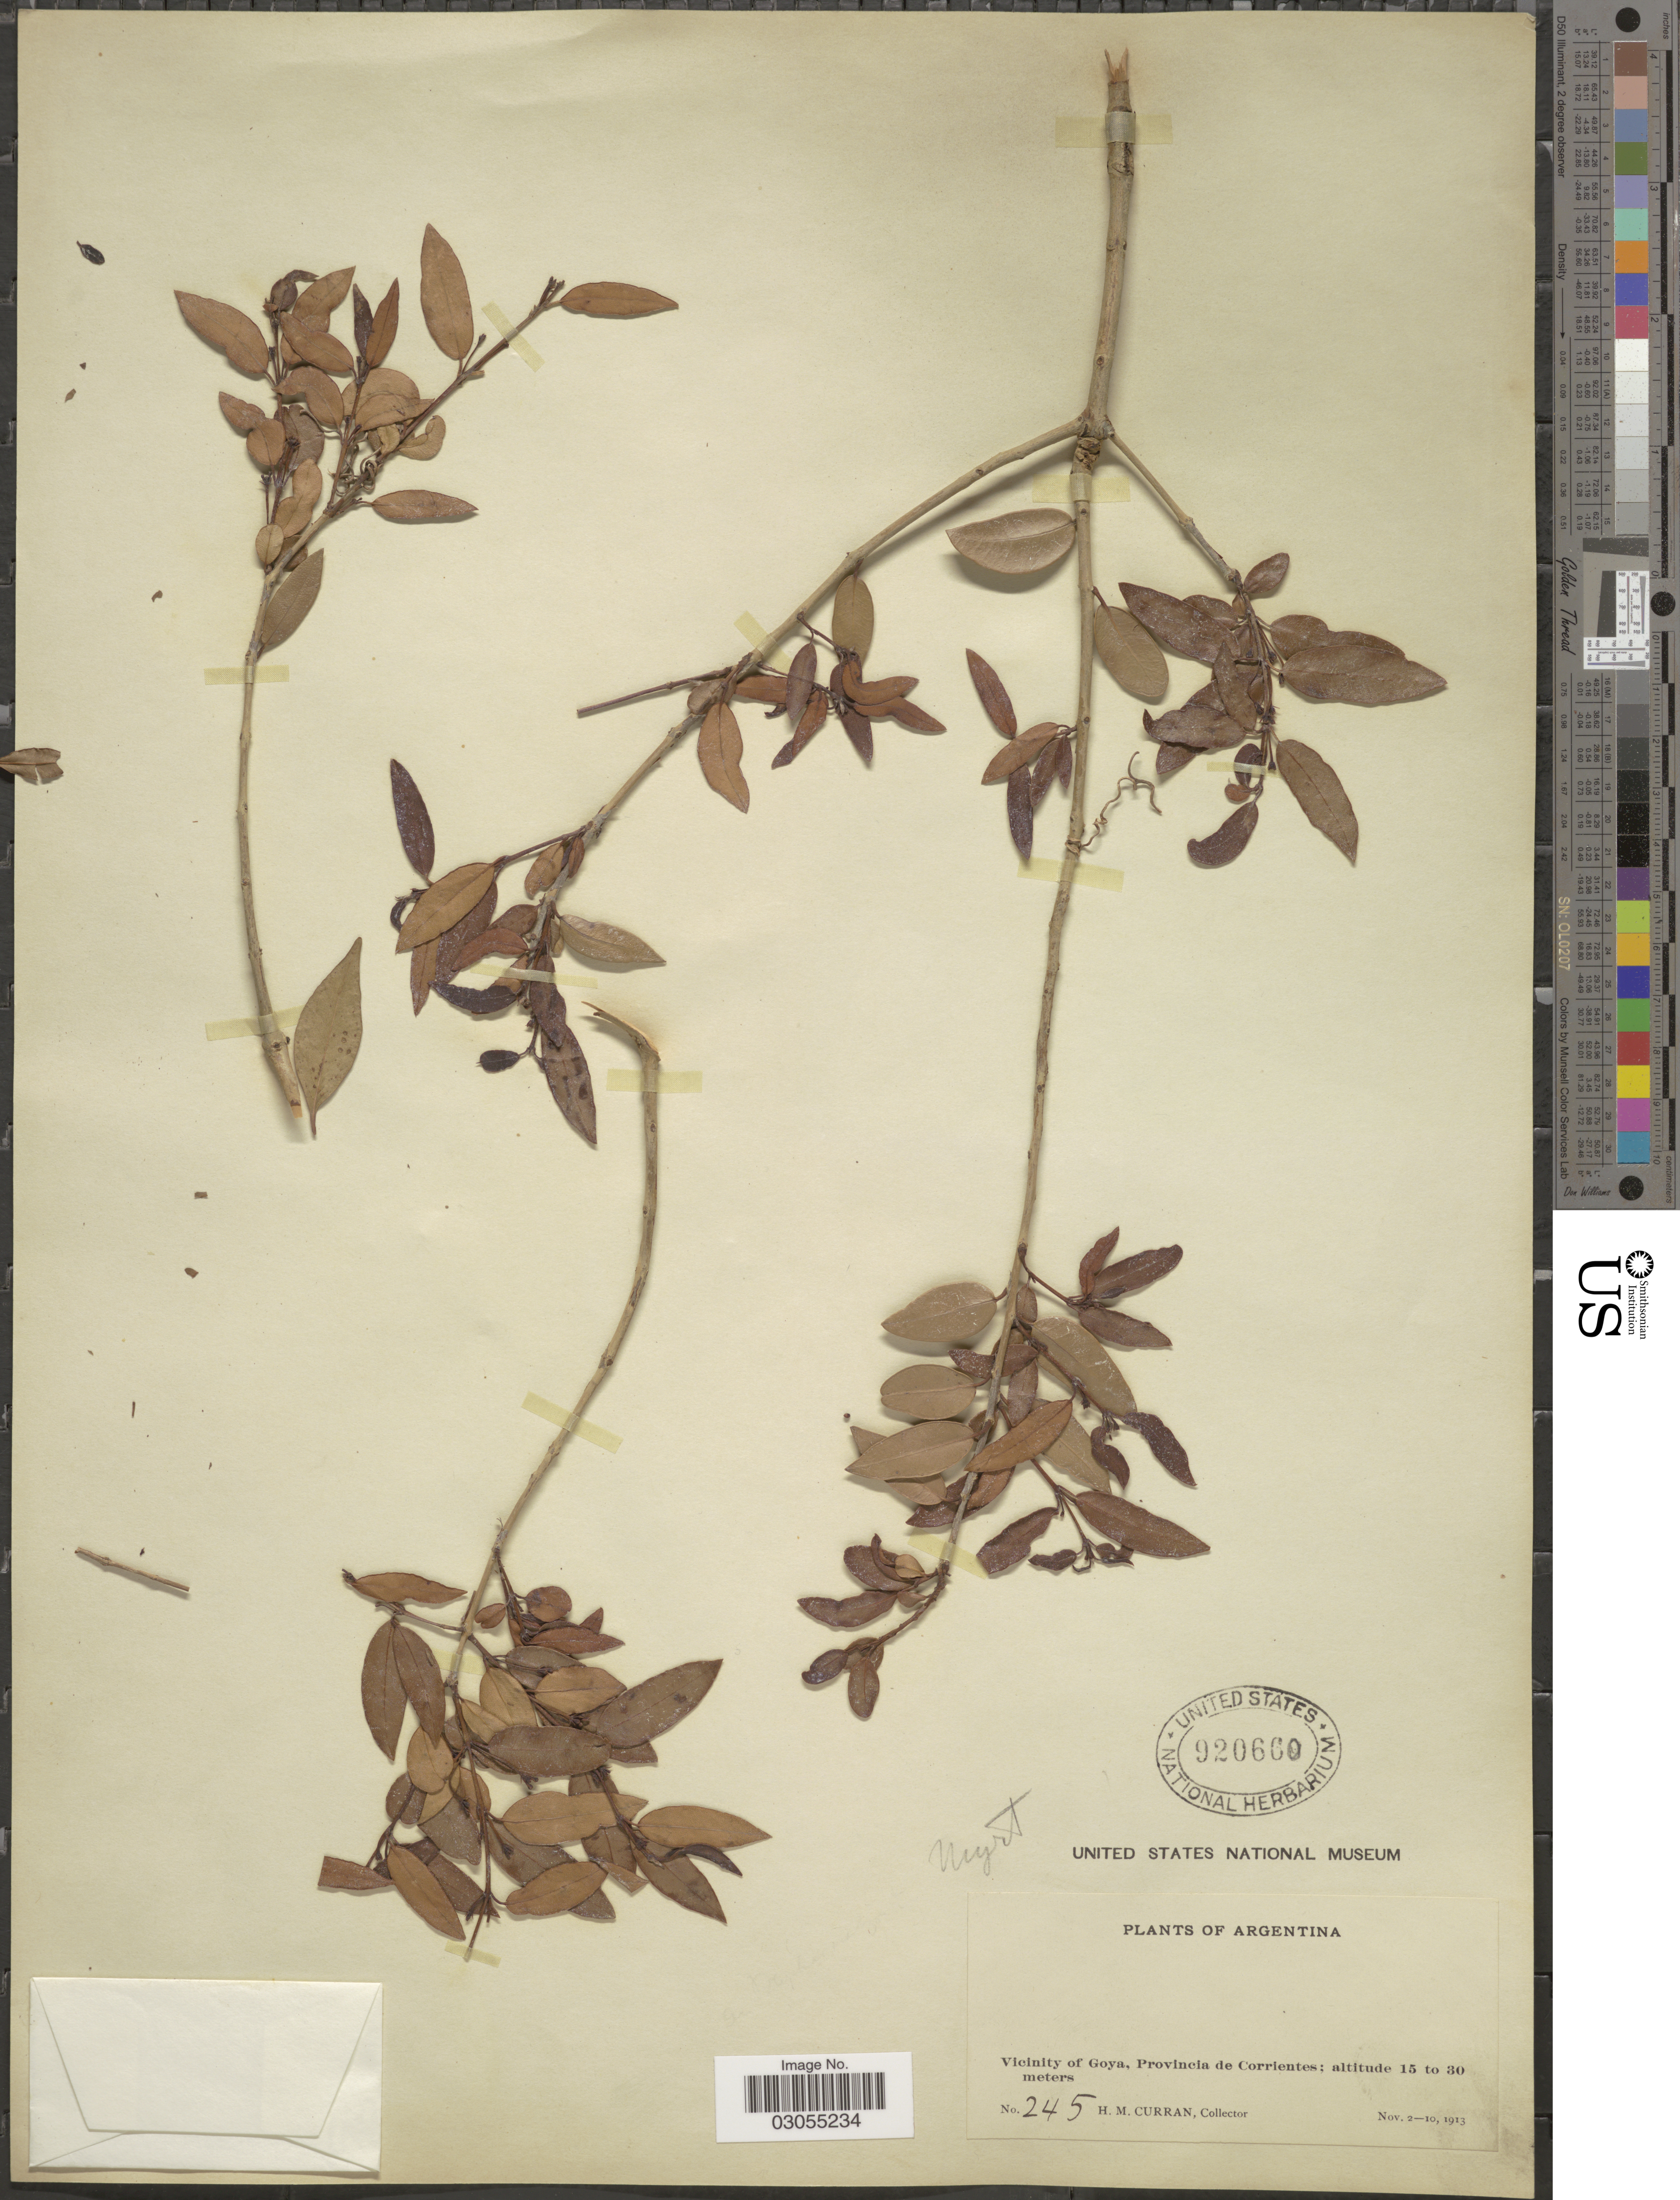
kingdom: Plantae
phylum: Tracheophyta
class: Magnoliopsida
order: Myrtales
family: Myrtaceae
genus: Eugenia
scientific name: Eugenia sp.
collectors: H. M. Curran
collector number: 245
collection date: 1913-11-02/1913-11-10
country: Argentina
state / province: Corrientes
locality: Vicinity of Goya.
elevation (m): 15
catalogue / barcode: US 920660